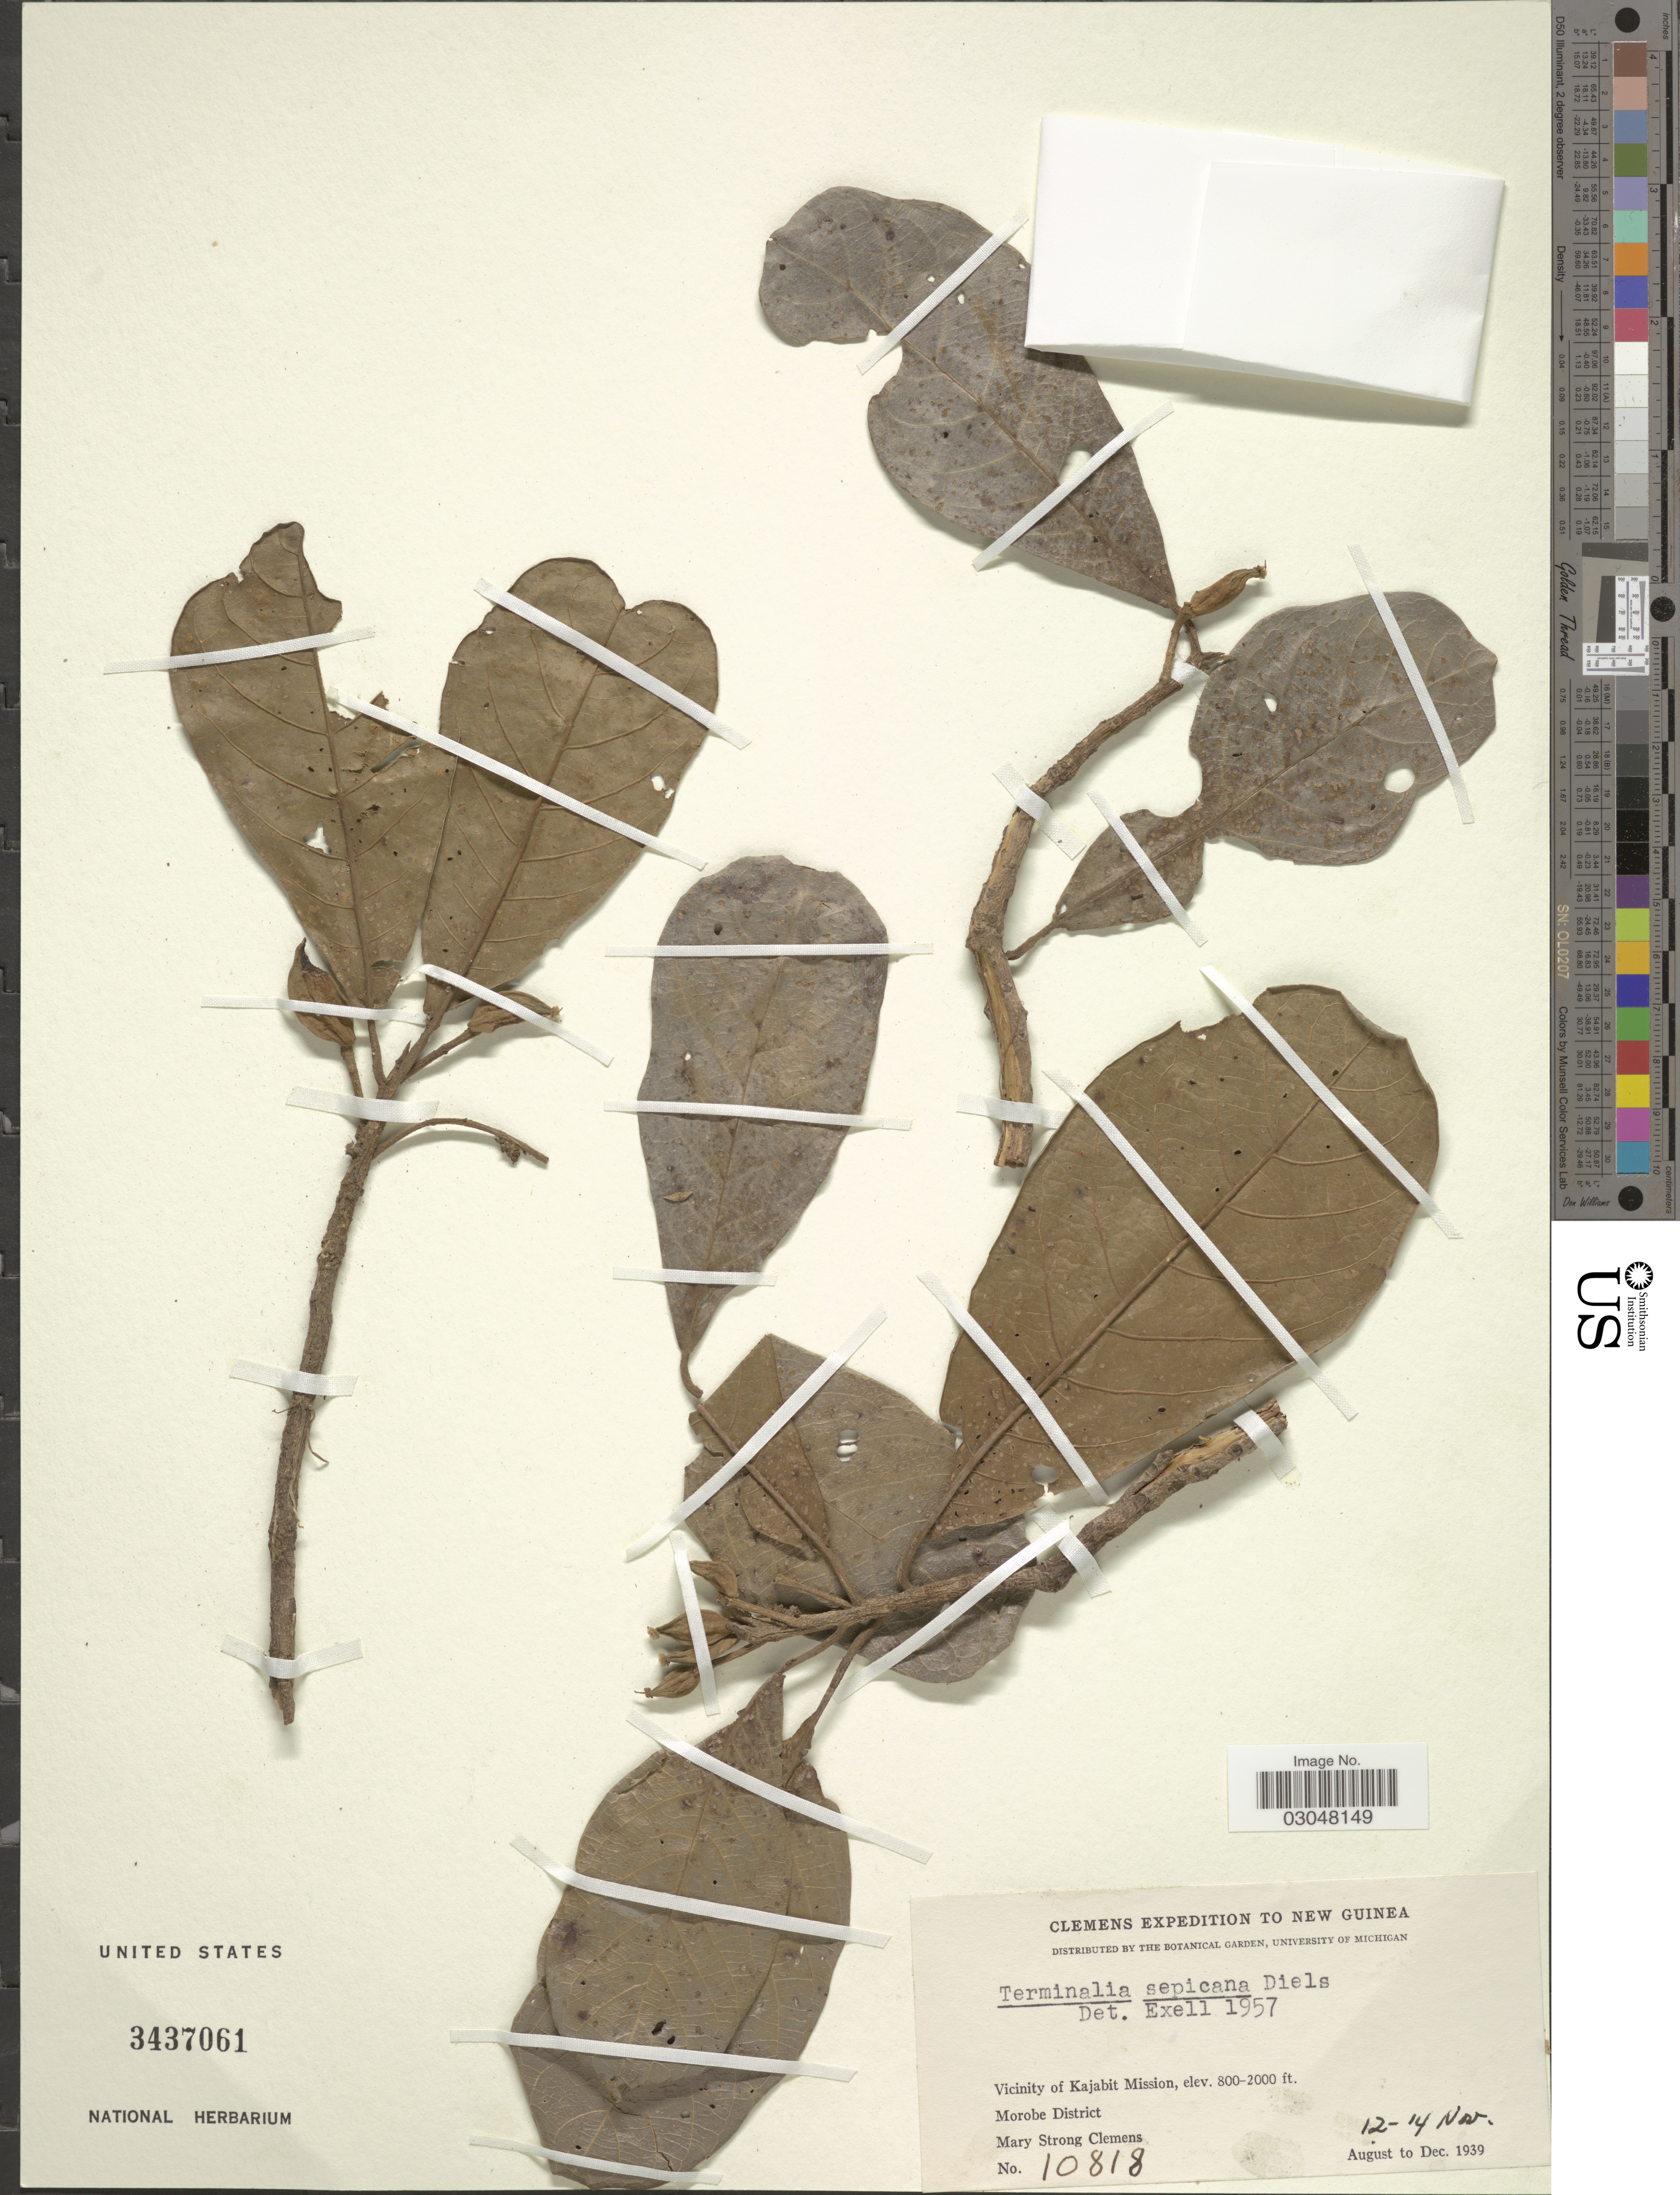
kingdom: Plantae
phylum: Tracheophyta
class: Magnoliopsida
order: Myrtales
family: Combretaceae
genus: Terminalia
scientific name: Terminalia sepicana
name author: Diels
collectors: M. S. Clemens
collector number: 10818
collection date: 1939-11-12/1939-11-14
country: Papua New Guinea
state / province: Morobe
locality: New Guinea. Vicinity of Kajabit Mission. Morobe District.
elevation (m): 244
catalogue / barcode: US 3437061